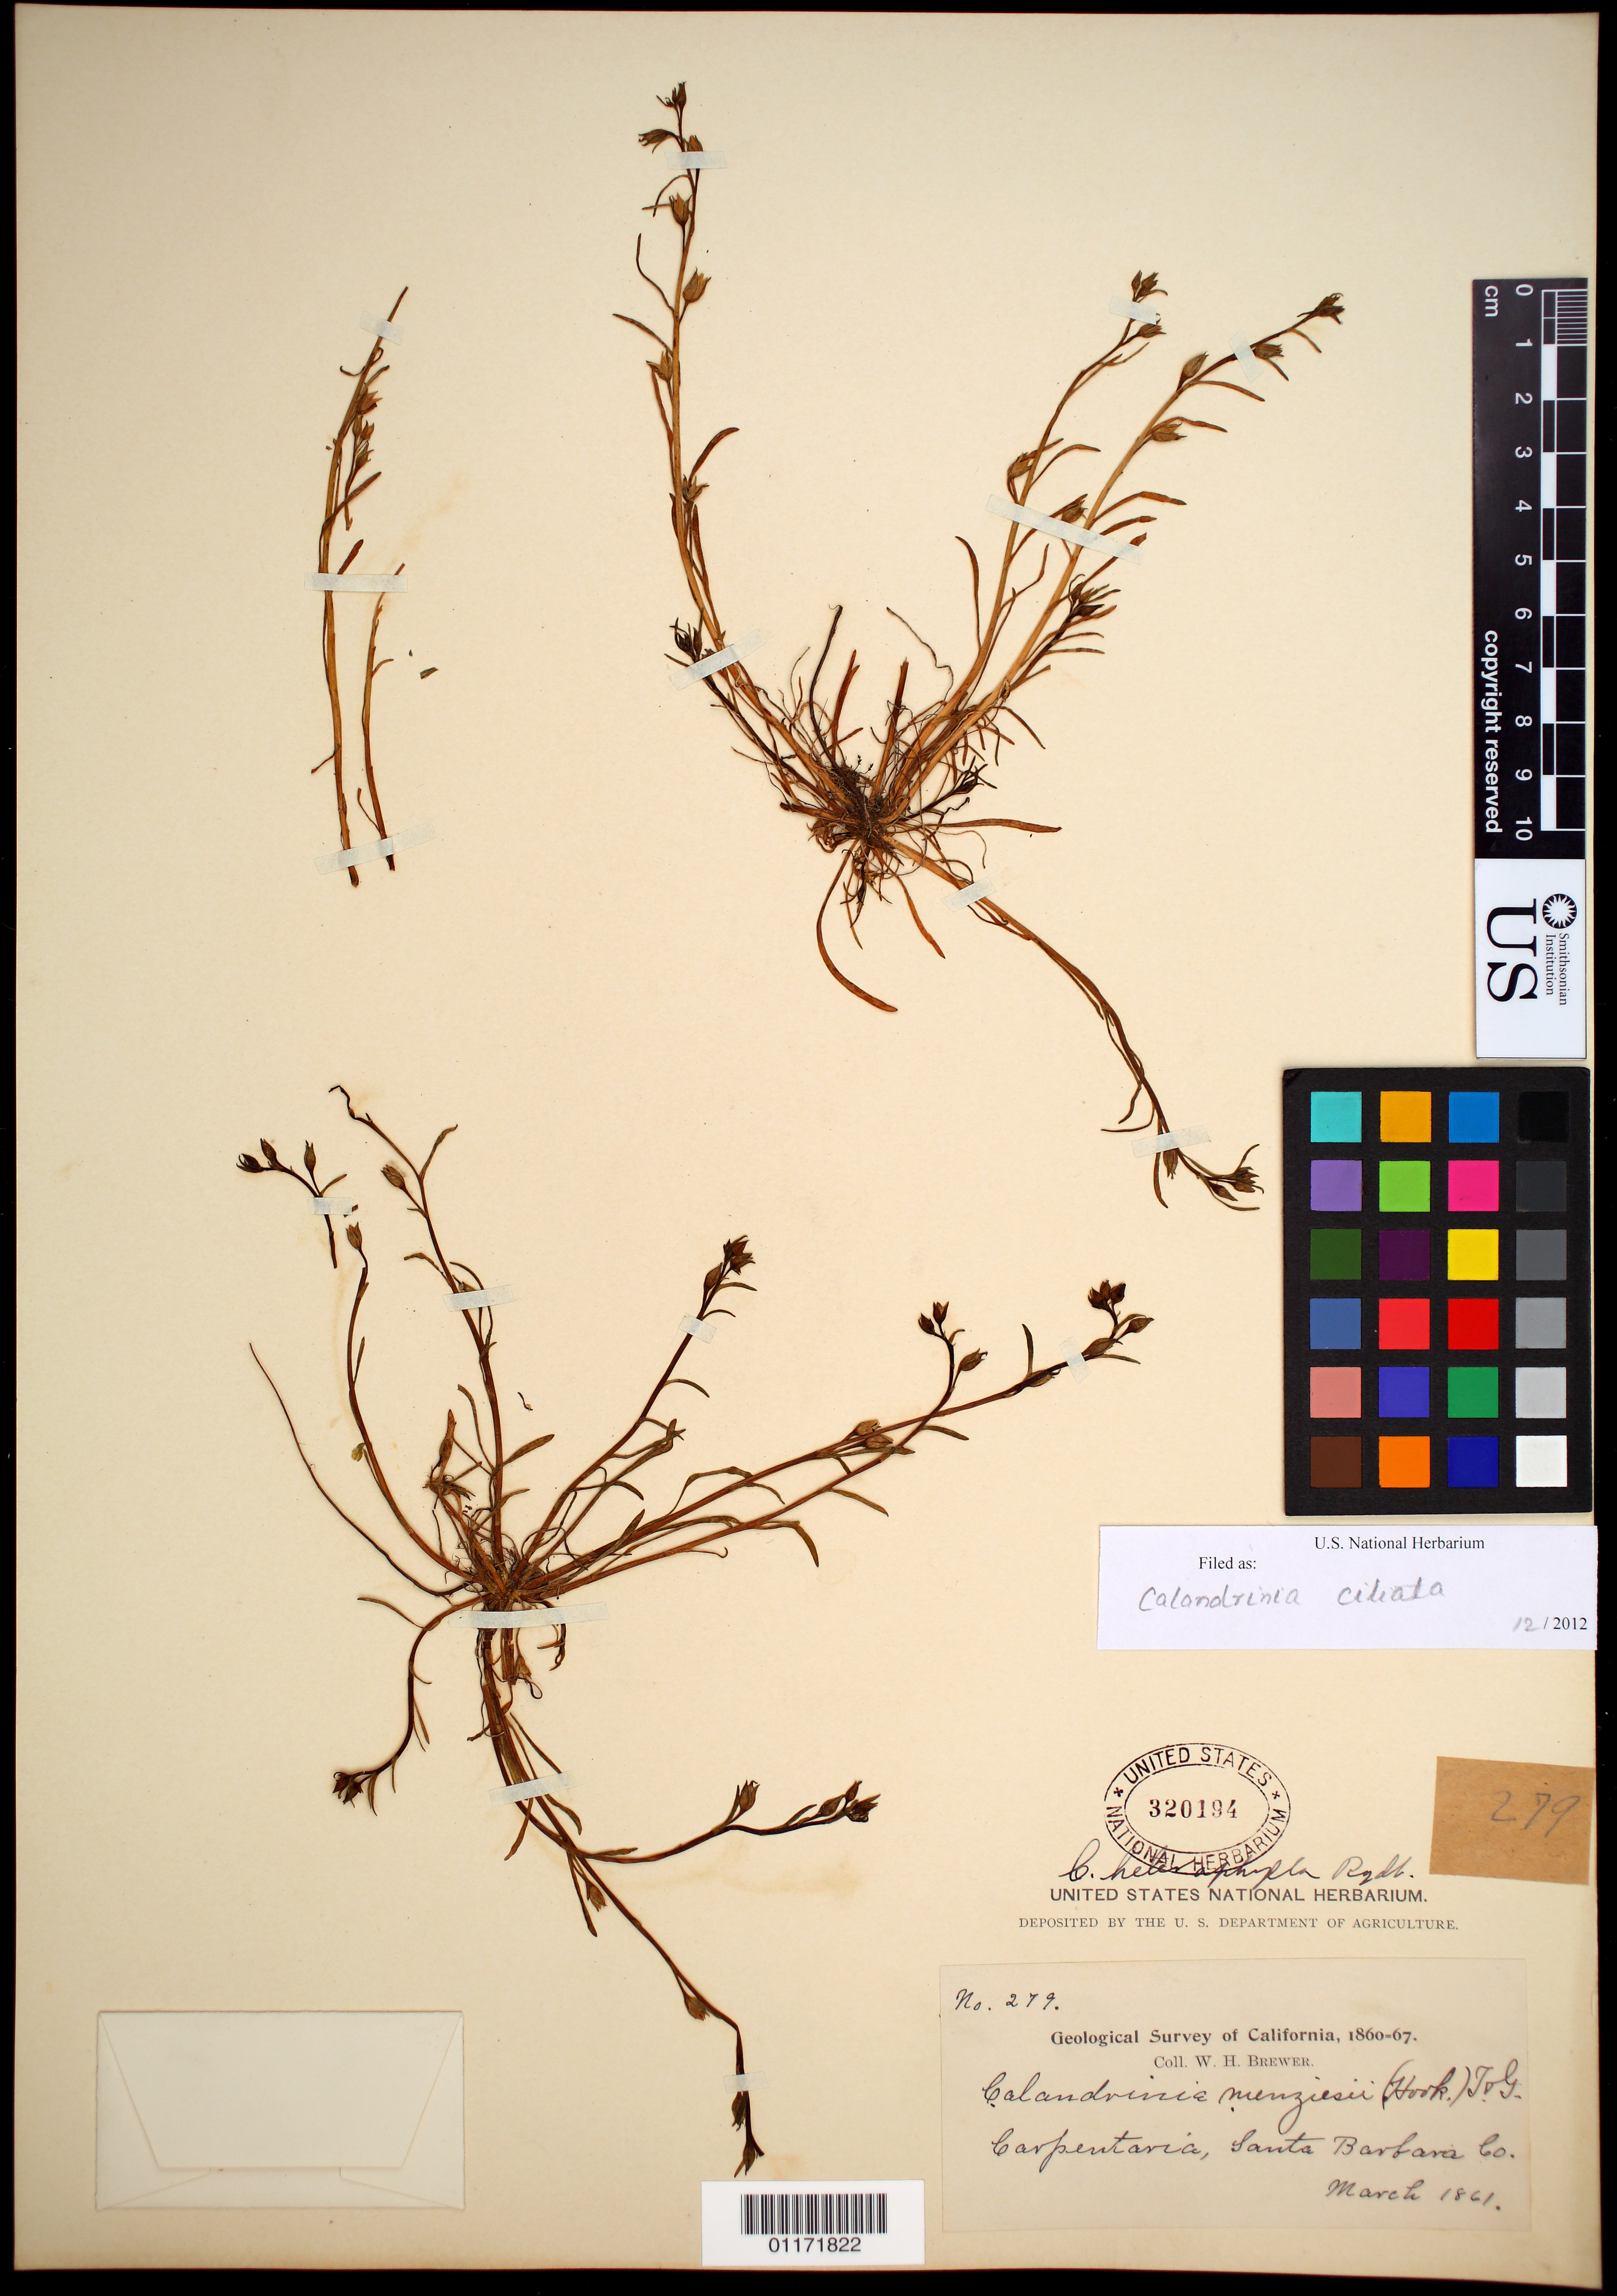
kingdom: Plantae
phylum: Tracheophyta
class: Magnoliopsida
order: Caryophyllales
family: Montiaceae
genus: Calandrinia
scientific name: Calandrinia ciliata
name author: (Ruiz & Pav.) DC.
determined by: Strong, Mark T., (BOT), Smithsonian Institution - National Museum of Natural History (UNITED STATES)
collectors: W. H. Brewer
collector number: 279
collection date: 1861-03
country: United States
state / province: California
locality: Carpentaria.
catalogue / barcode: US 320194